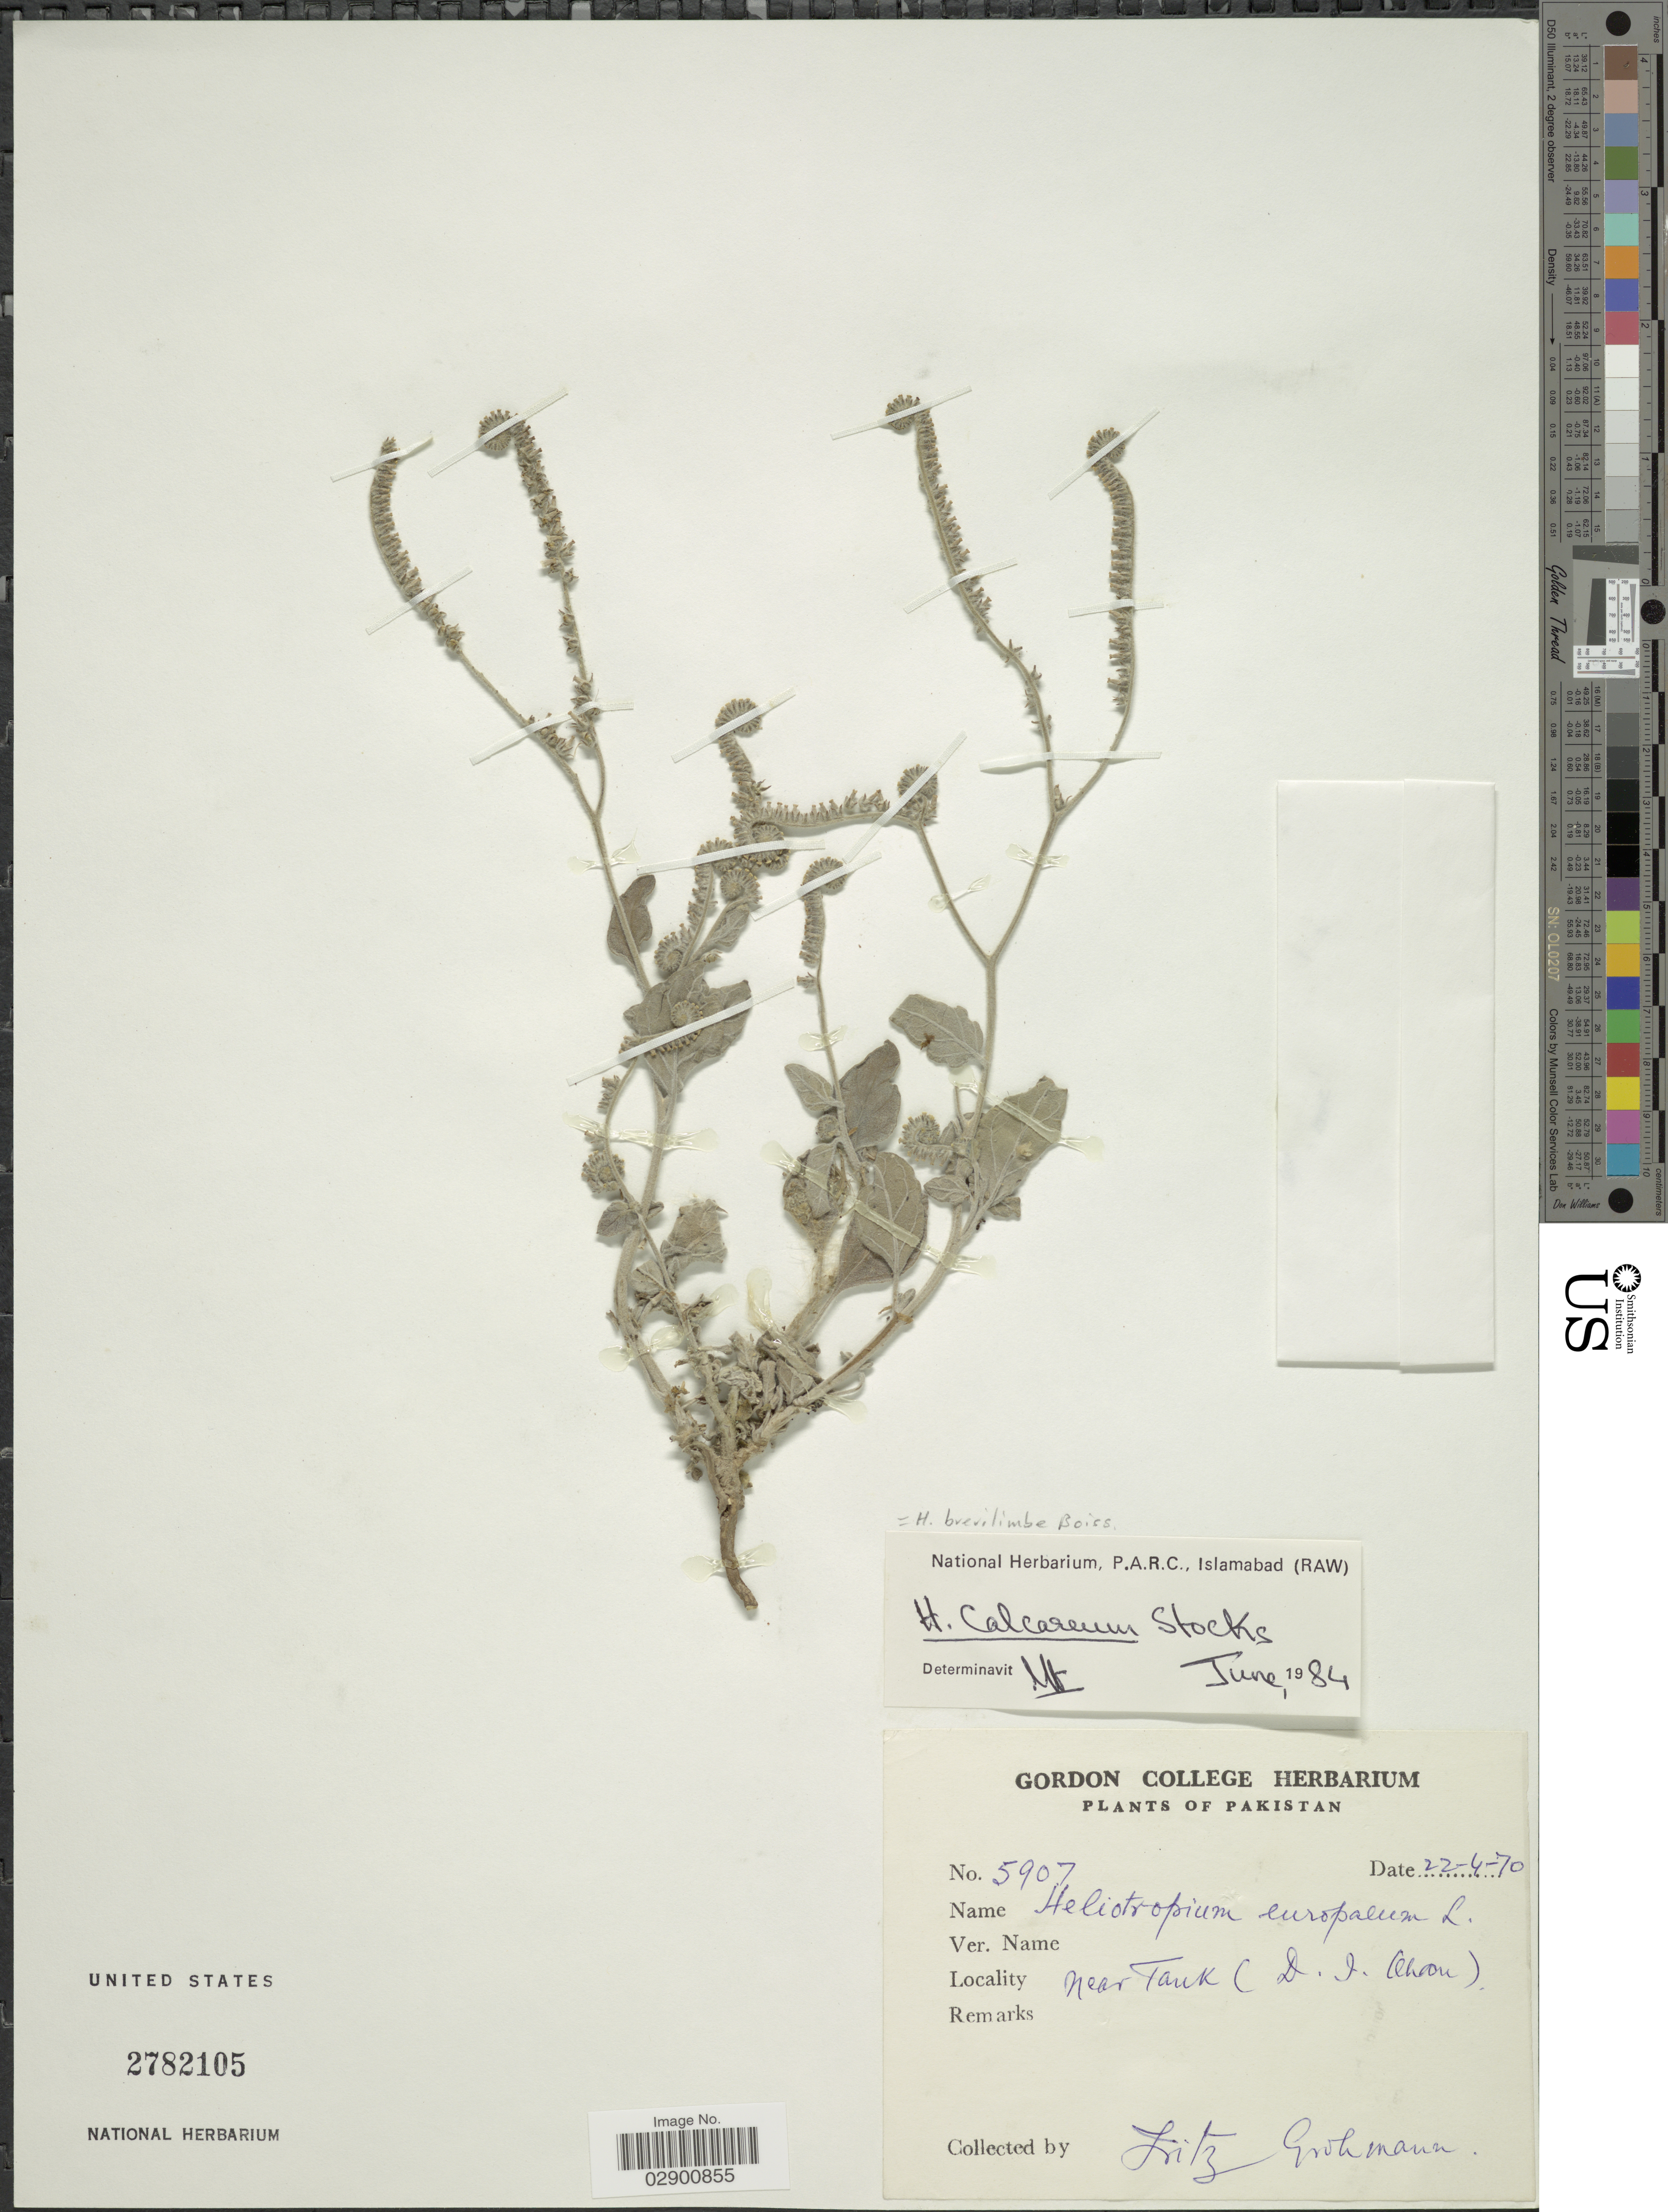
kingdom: Plantae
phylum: Tracheophyta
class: Magnoliopsida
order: Boraginales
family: Heliotropiaceae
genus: Heliotropium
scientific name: Heliotropium brevilimbe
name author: Boiss.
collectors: F. Grohmann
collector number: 5907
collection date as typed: Transcribed d/m/y: 22/4/70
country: Pakistan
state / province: Khyber Pakhtunkhwa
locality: Near Tank (D.I. Khan).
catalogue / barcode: US 2782105